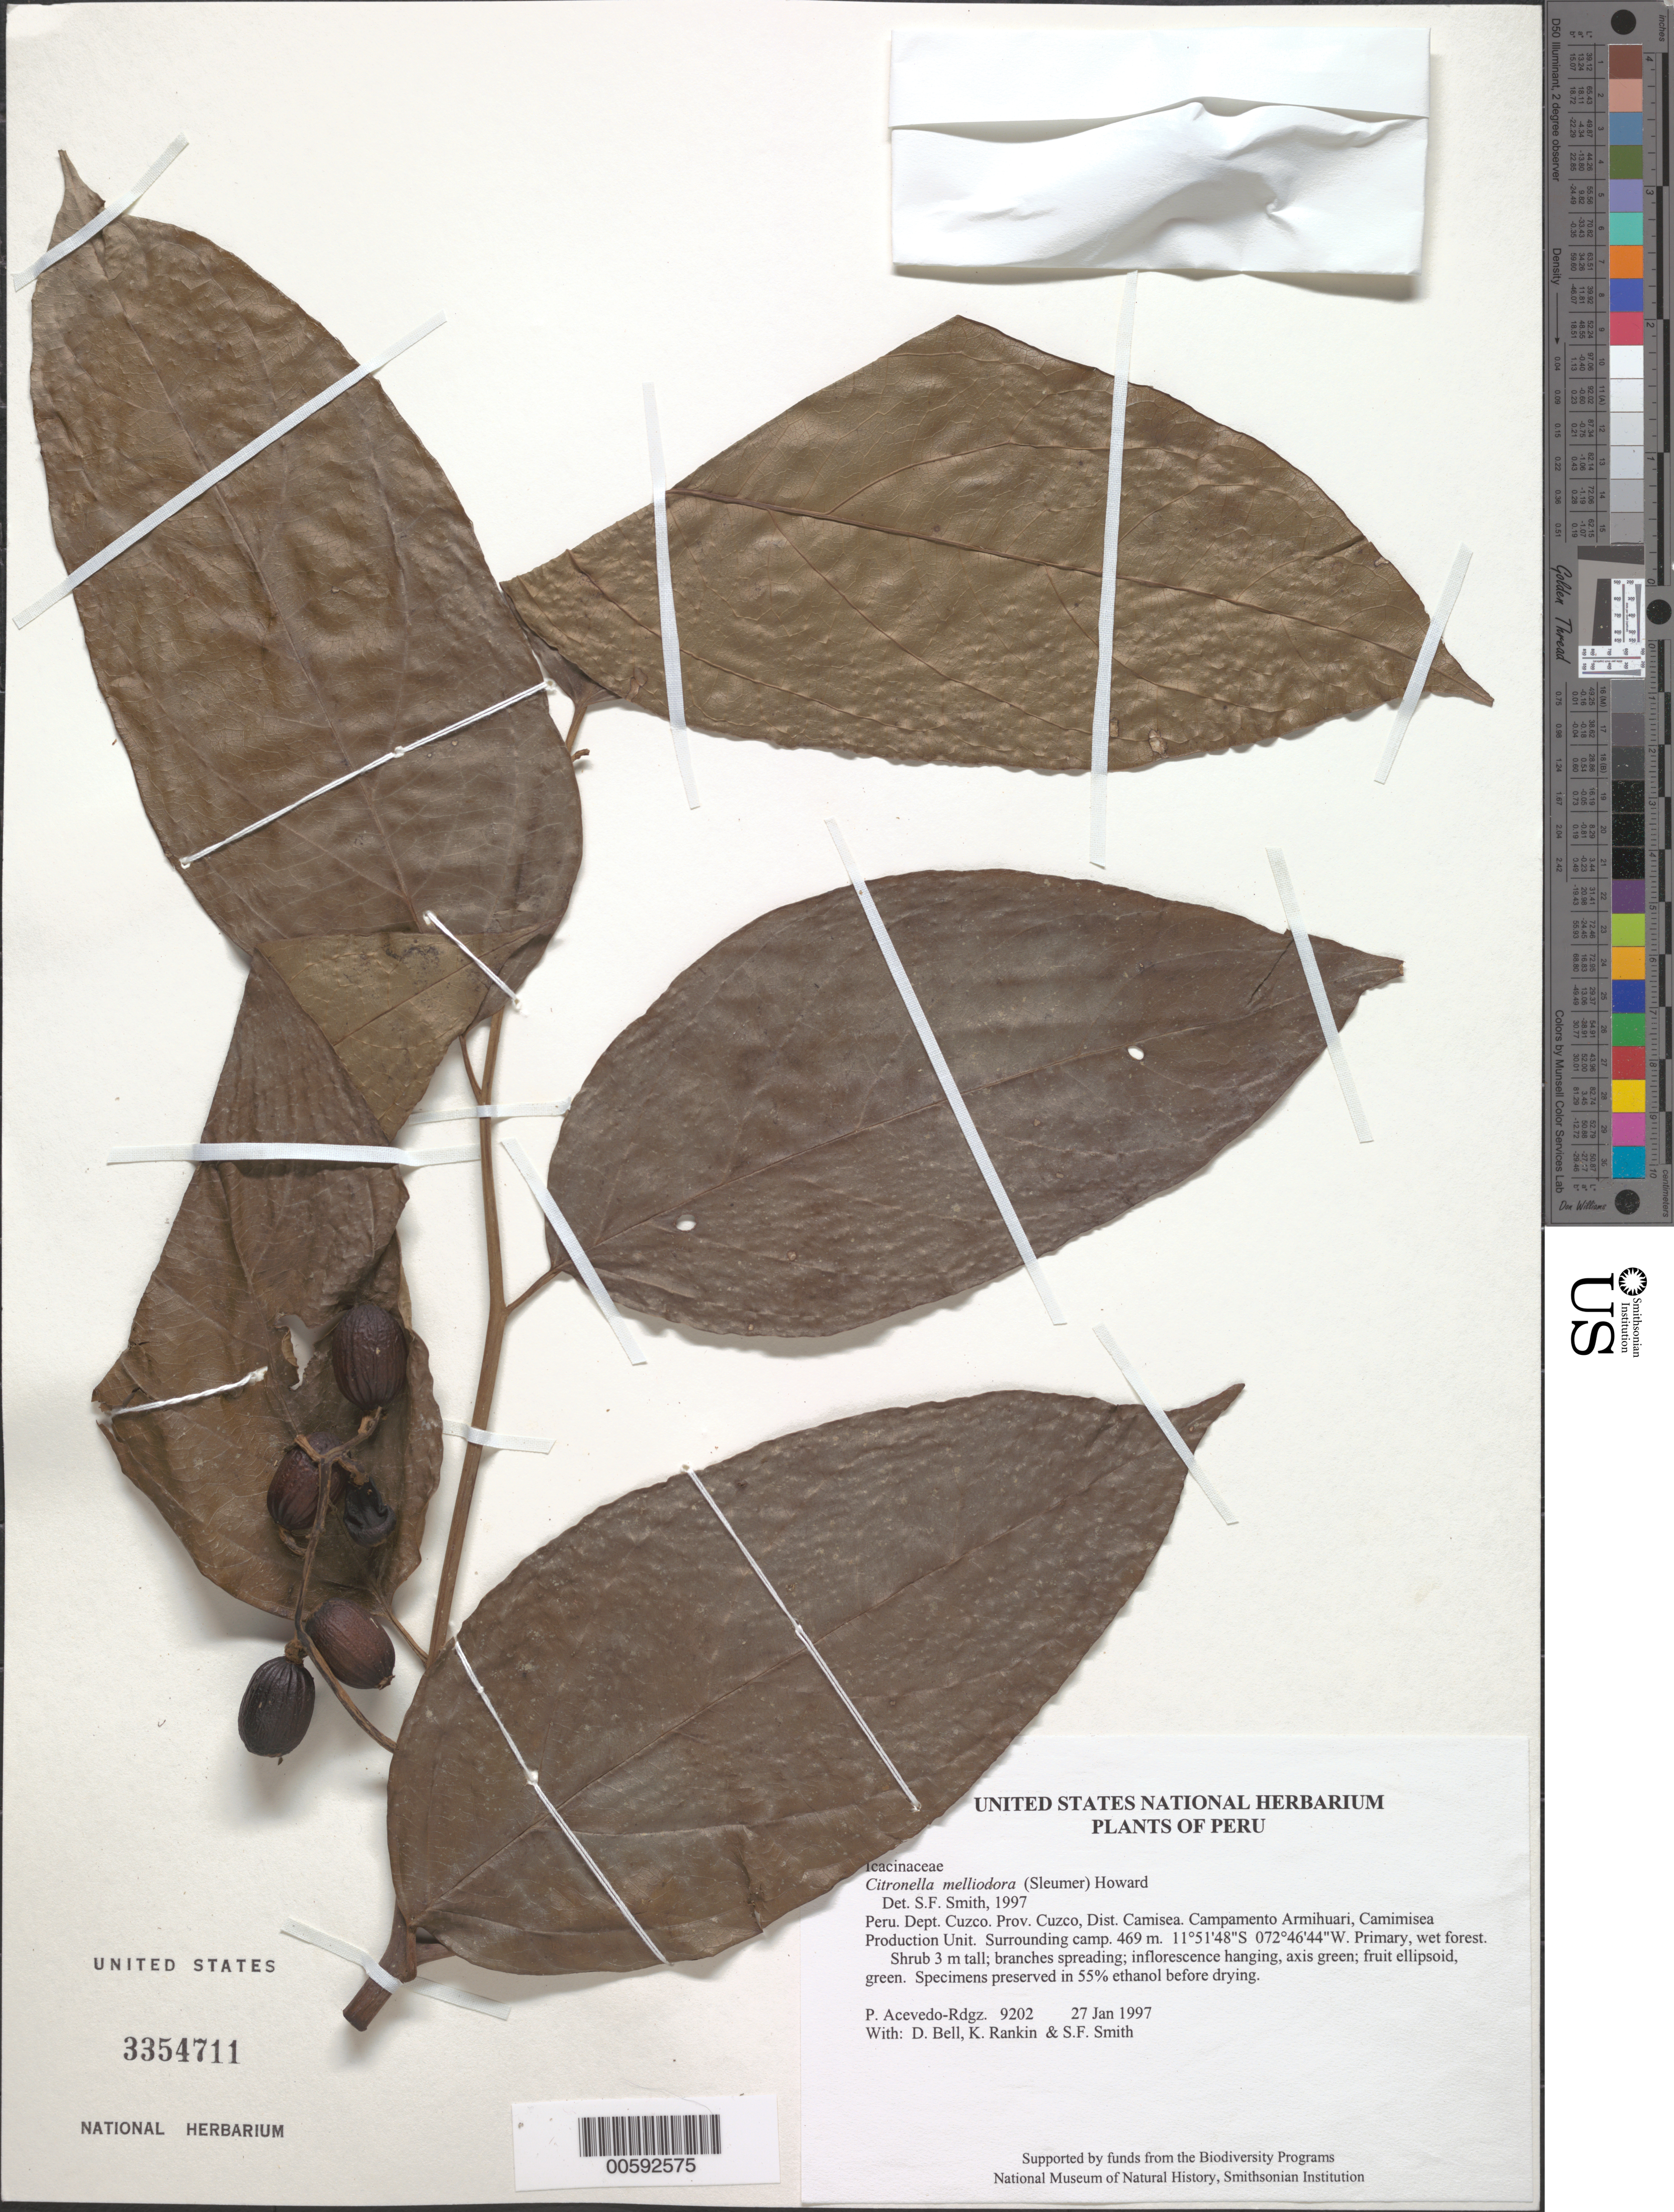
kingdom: Plantae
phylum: Tracheophyta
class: Magnoliopsida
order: Cardiopteridales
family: Cardiopteridaceae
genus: Citronella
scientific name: Citronella melliodora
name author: (Sleumer) R.A. Howard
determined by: Smith, Stephen F., (US), NMNH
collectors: P. Acevedo-Rodr., D. A. Bell, K. B. Rankin & S.F. Smith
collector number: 9202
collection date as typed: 27 Jan 1997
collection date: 1997-01-27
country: Peru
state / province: Cusco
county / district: Cusco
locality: Districto Camisea, Campamento Armihuari, Camimisea Production Unit. Surrounding camp.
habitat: Primary, wet forest.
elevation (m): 469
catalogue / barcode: US 3354711